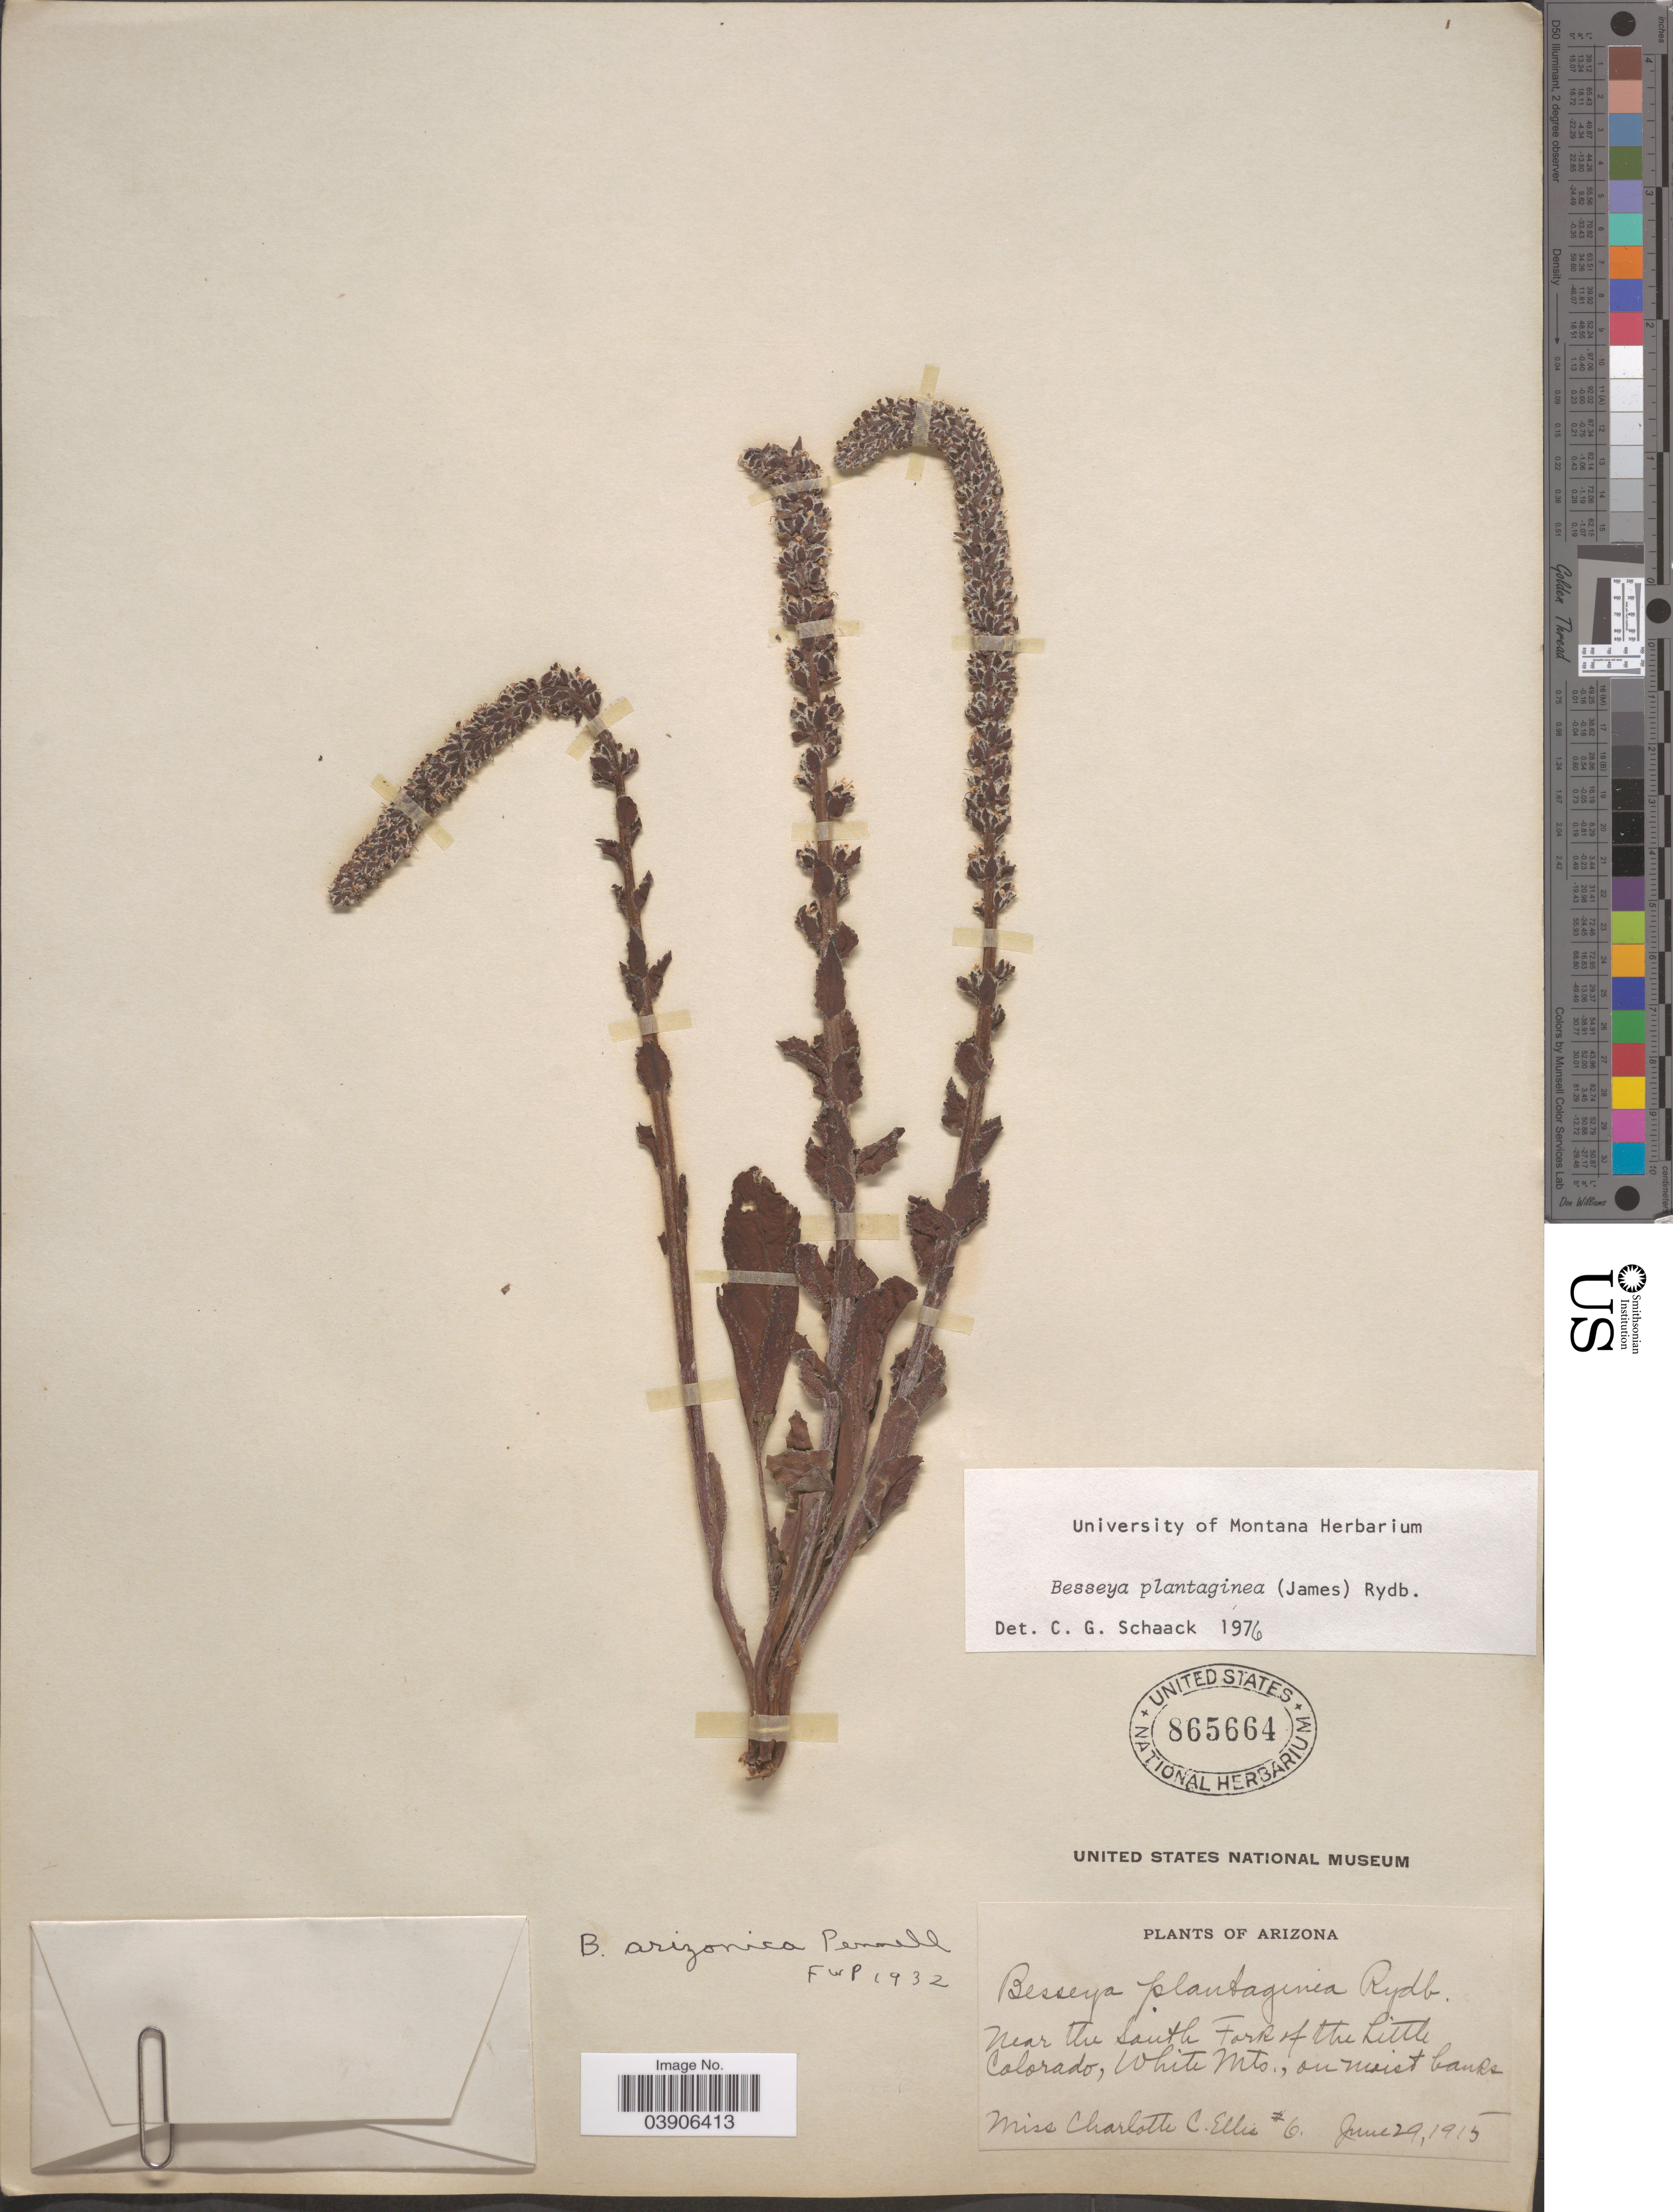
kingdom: Plantae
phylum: Tracheophyta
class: Magnoliopsida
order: Lamiales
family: Plantaginaceae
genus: Synthyris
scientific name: Synthyris plantaginea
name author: (E. James) Benth.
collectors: C. C. Ellis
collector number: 6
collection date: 1915-06-29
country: United States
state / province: Arizona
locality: Near the South Fork of the Little Colorado, White Mts., on moist banks.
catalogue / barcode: US 865664